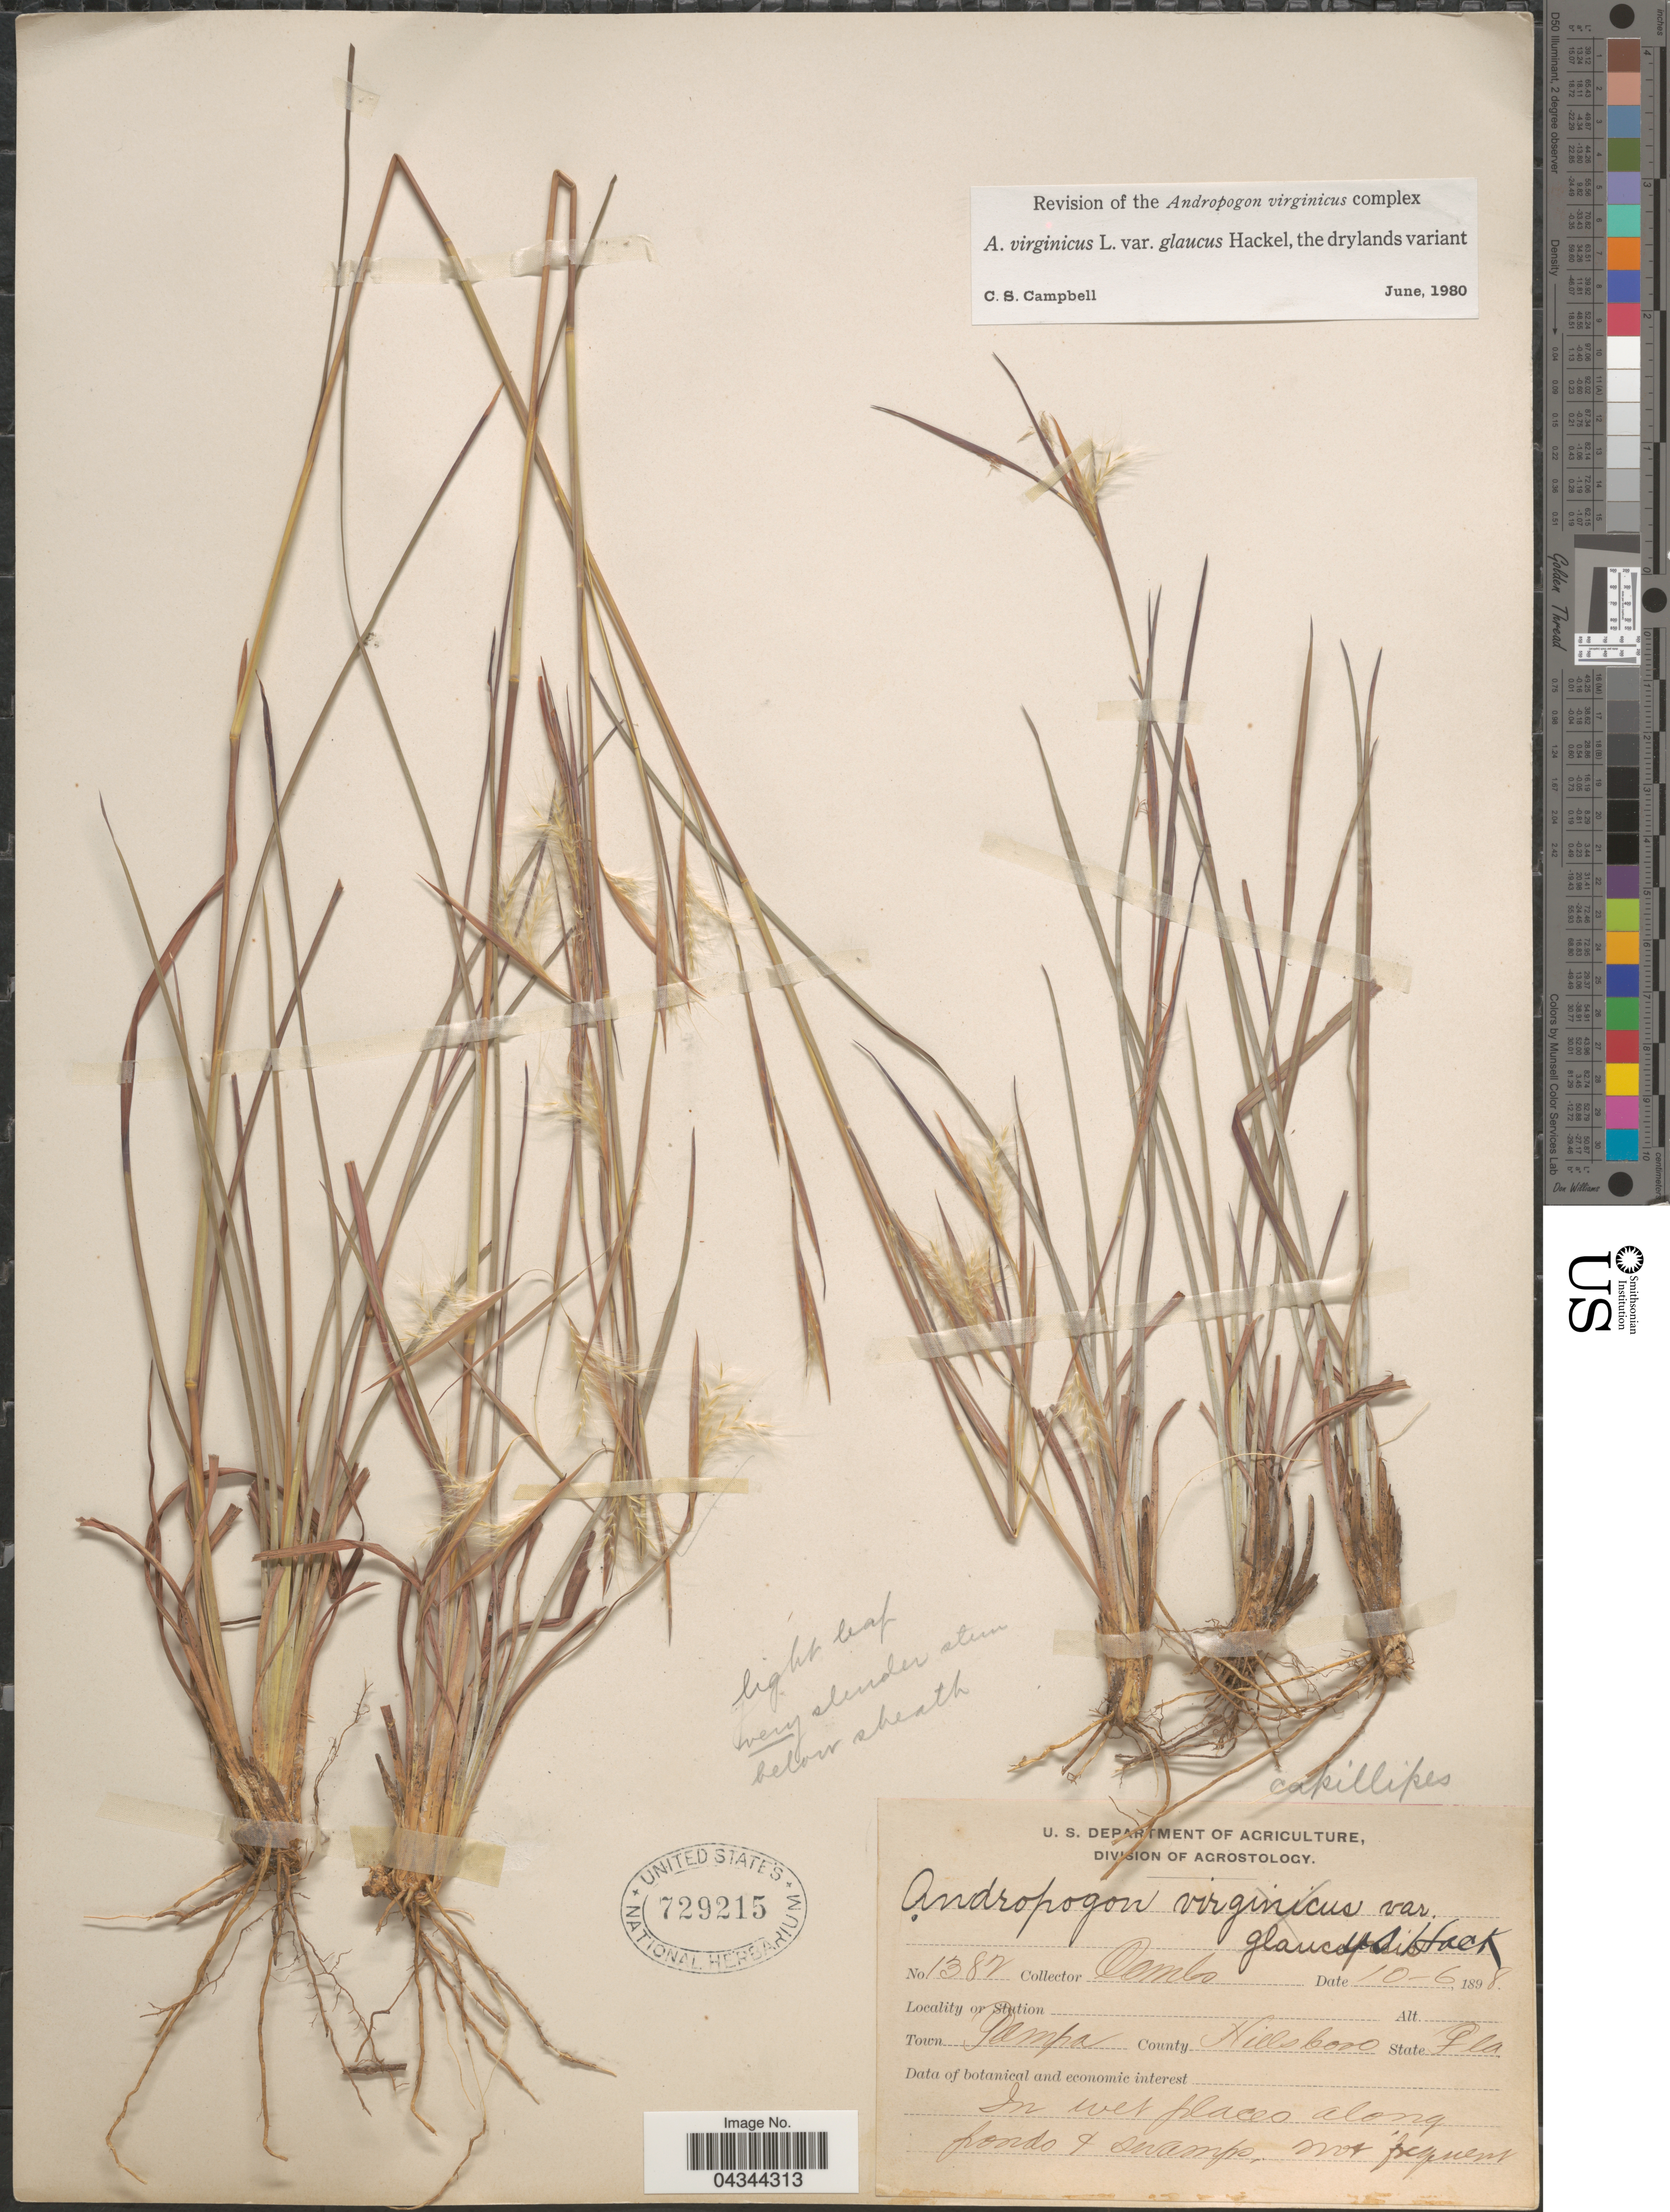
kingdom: Plantae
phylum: Tracheophyta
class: Liliopsida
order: Poales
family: Poaceae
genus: Andropogon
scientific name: Andropogon virginicus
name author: L.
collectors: -. Combs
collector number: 1382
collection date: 1898-10-06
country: United States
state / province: Florida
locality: Town Tampa. County Hillsboro.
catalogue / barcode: US 729215